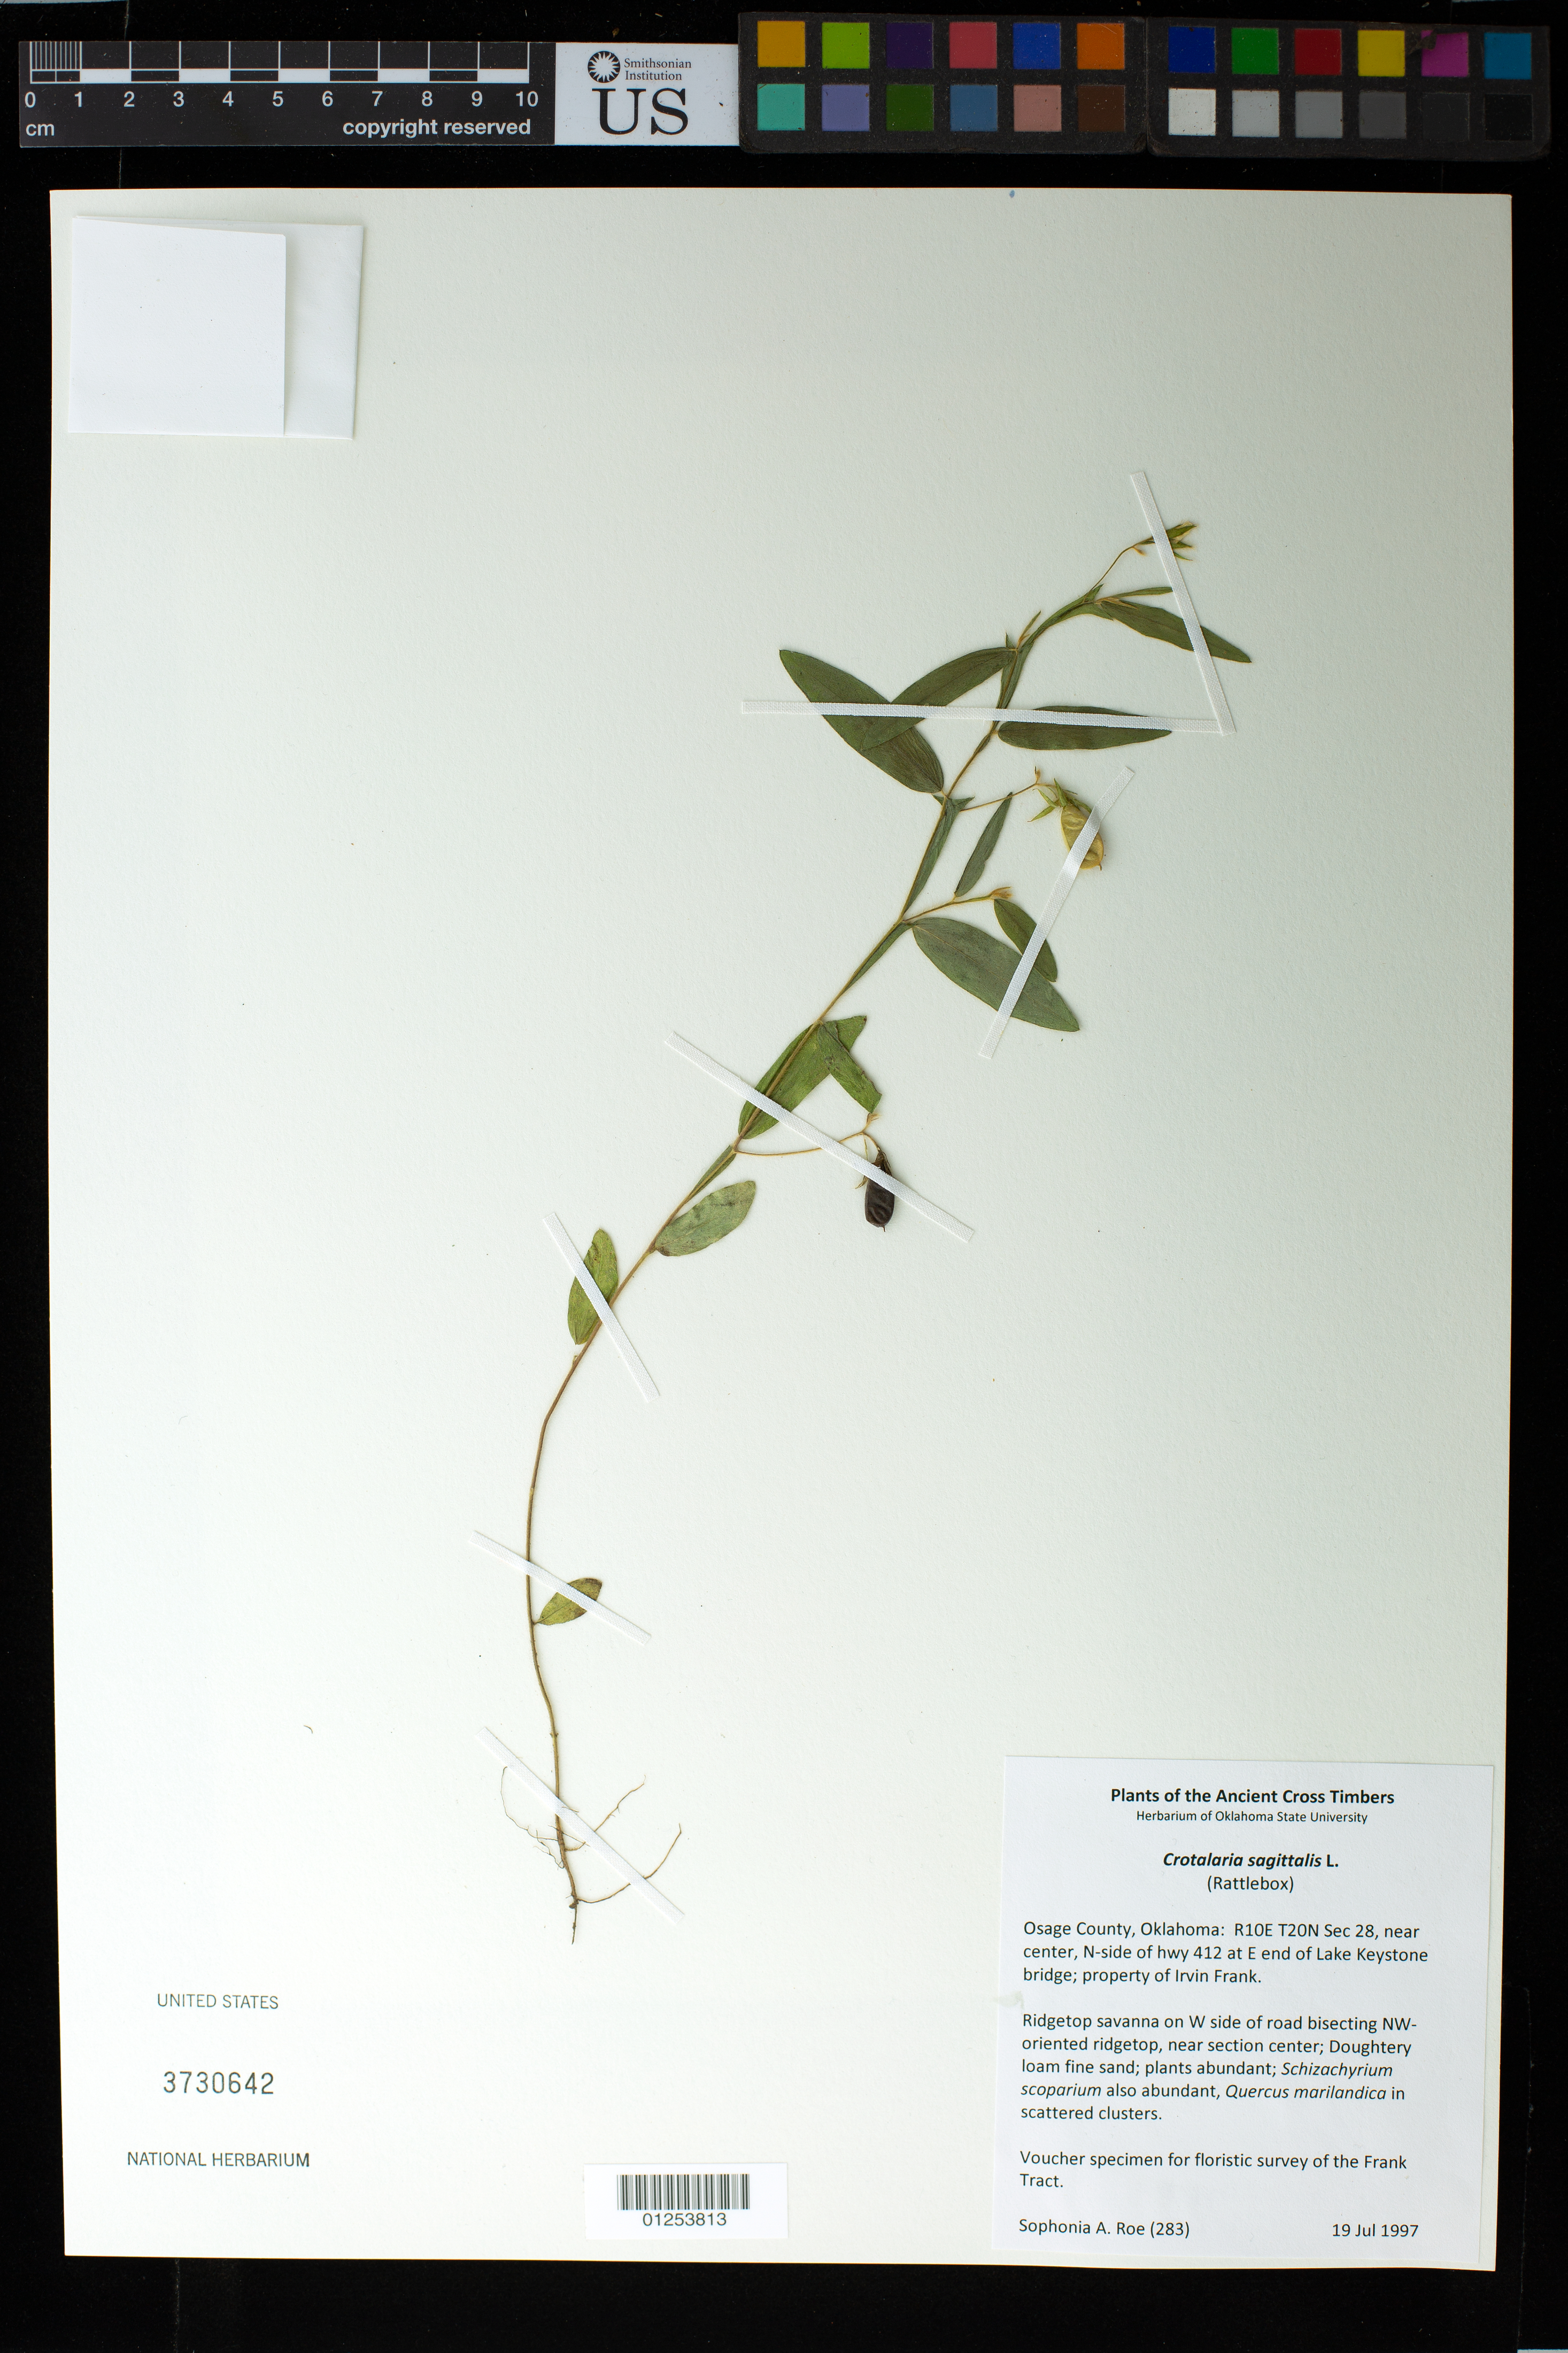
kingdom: Plantae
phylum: Tracheophyta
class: Magnoliopsida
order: Fabales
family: Fabaceae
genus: Crotalaria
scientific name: Crotalaria sagittalis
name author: L.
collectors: S. Roe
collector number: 283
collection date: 1997-07-19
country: United States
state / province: Oklahoma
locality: Ancient Cross Timbers. Osage County; Property of Irvin Frank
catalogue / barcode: US 3730642